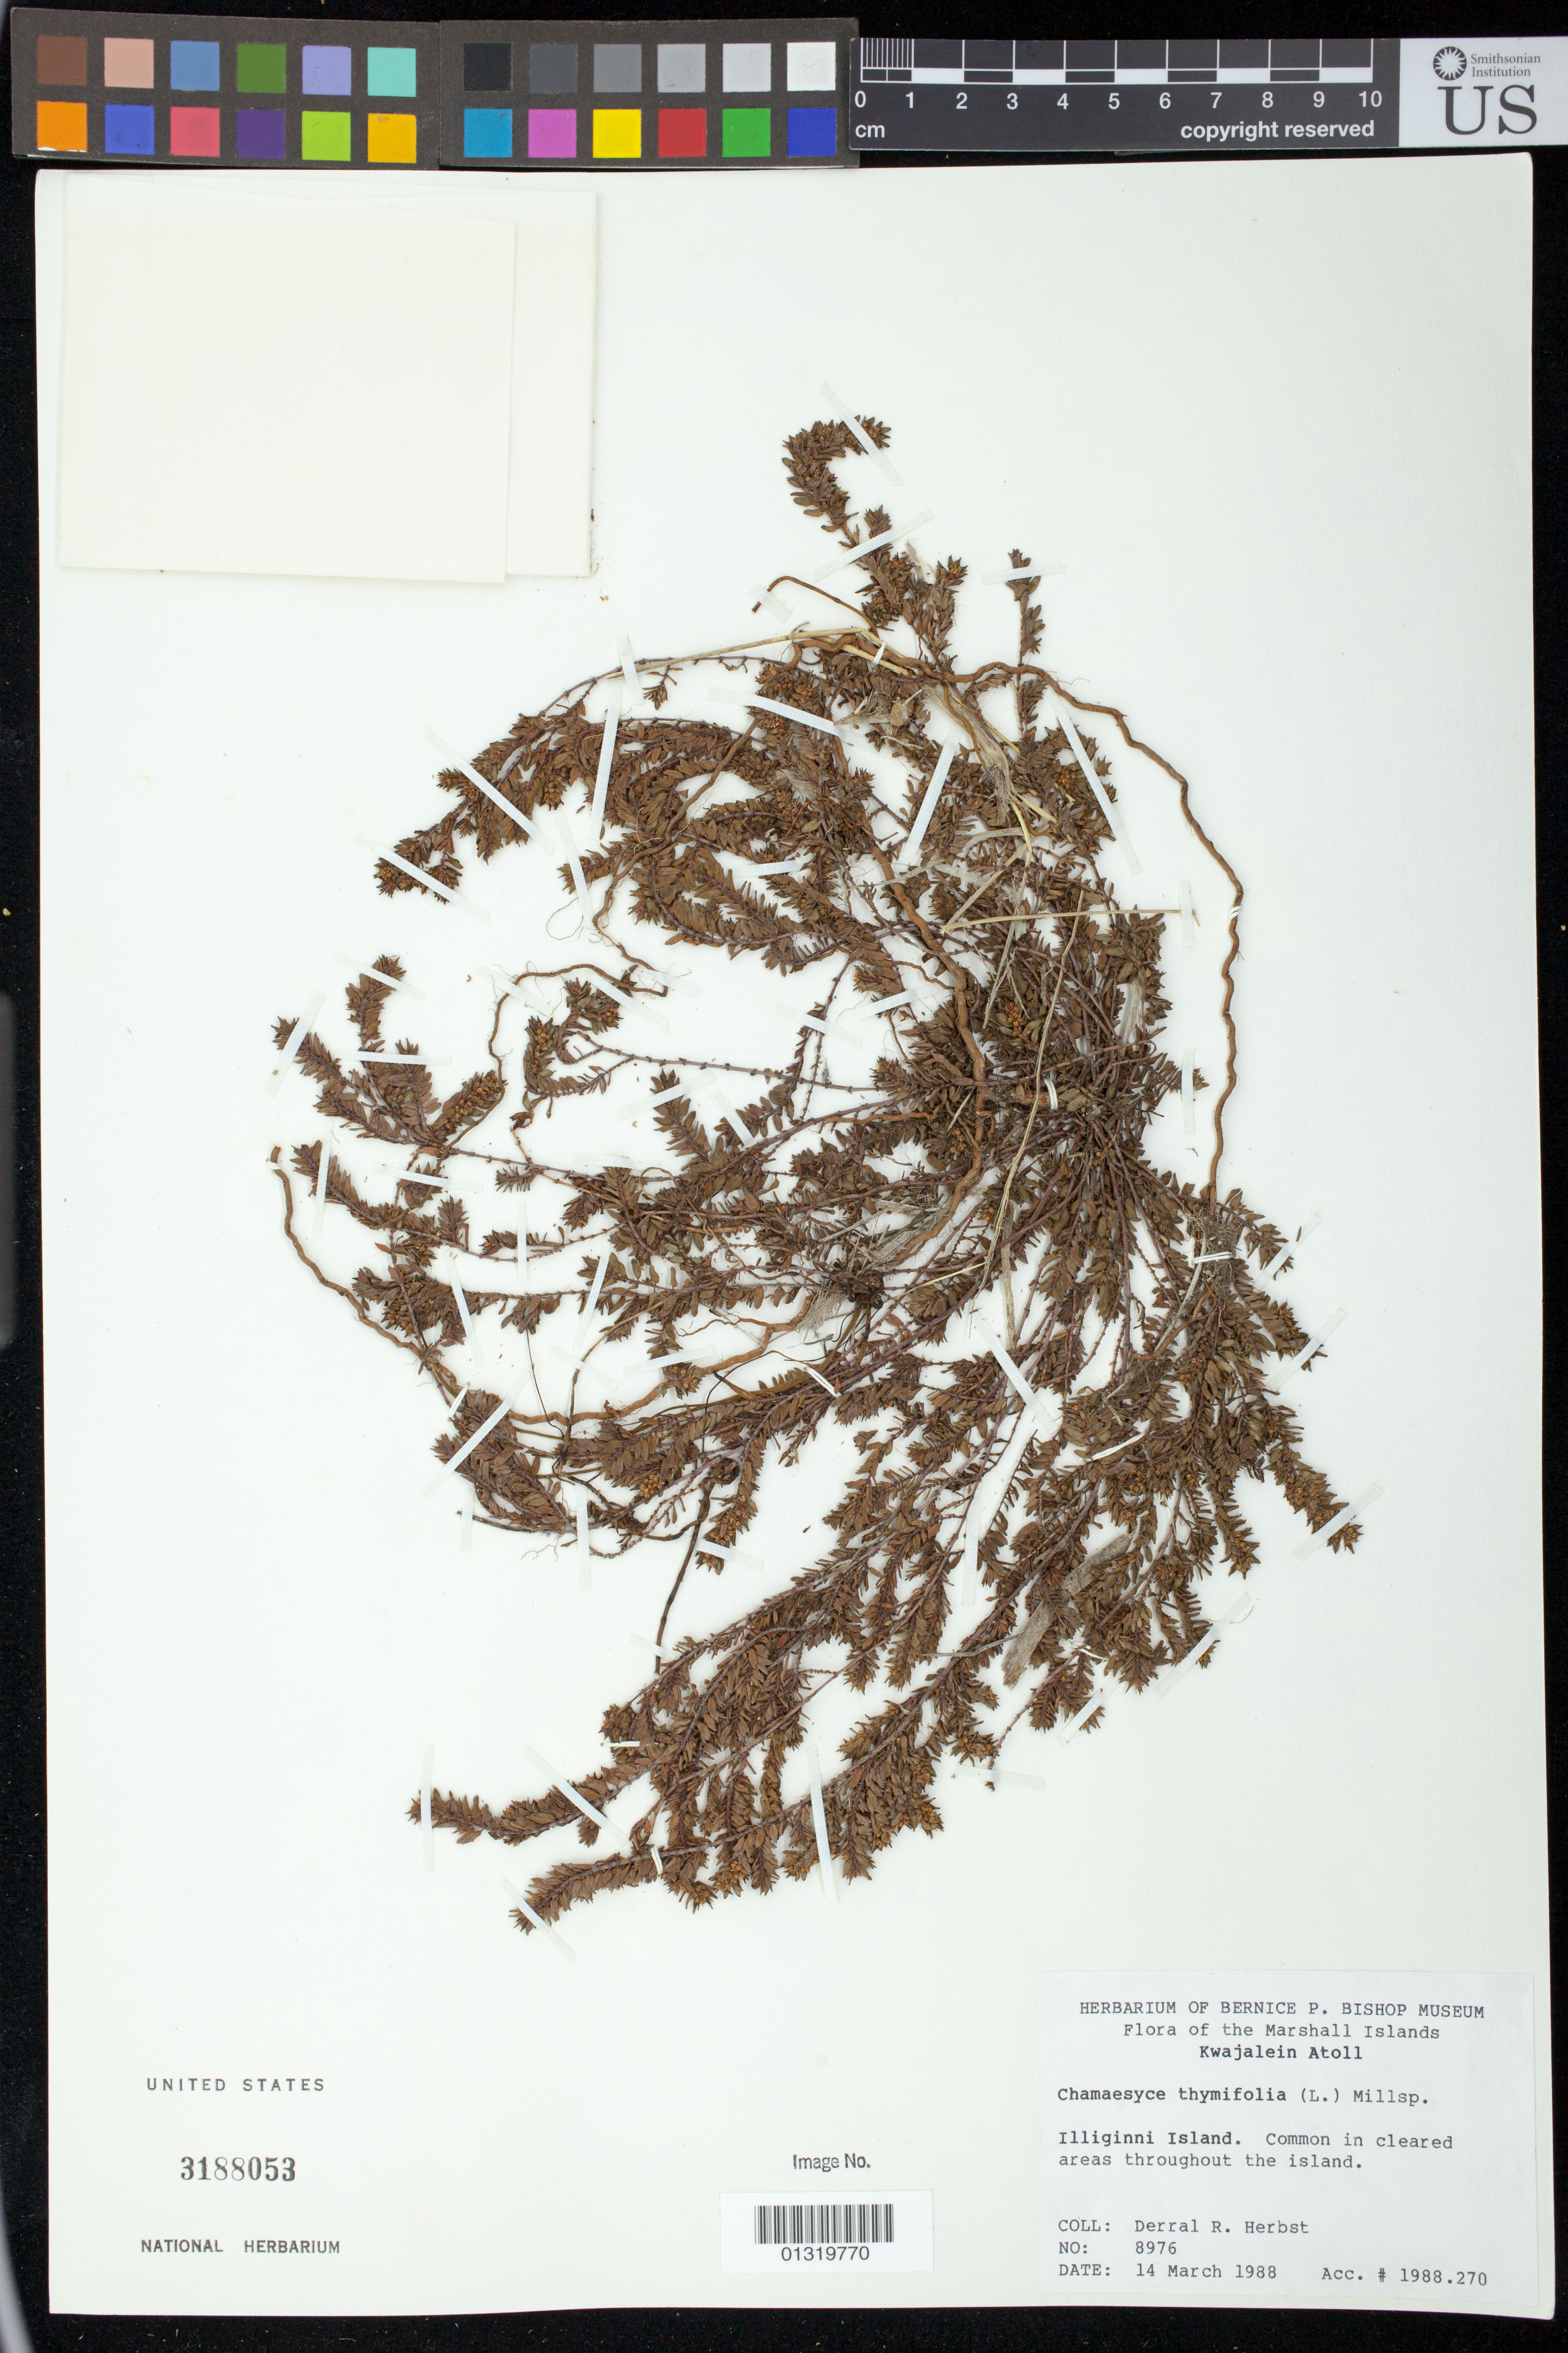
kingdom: Plantae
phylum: Tracheophyta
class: Magnoliopsida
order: Malpighiales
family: Euphorbiaceae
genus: Euphorbia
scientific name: Euphorbia thymifolia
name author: L.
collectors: D. R. Herbst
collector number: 8976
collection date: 1988-03-14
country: Marshall Islands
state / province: Kwajalein Atoll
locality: Illiginni [Illeginni] Island.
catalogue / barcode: US 3188053